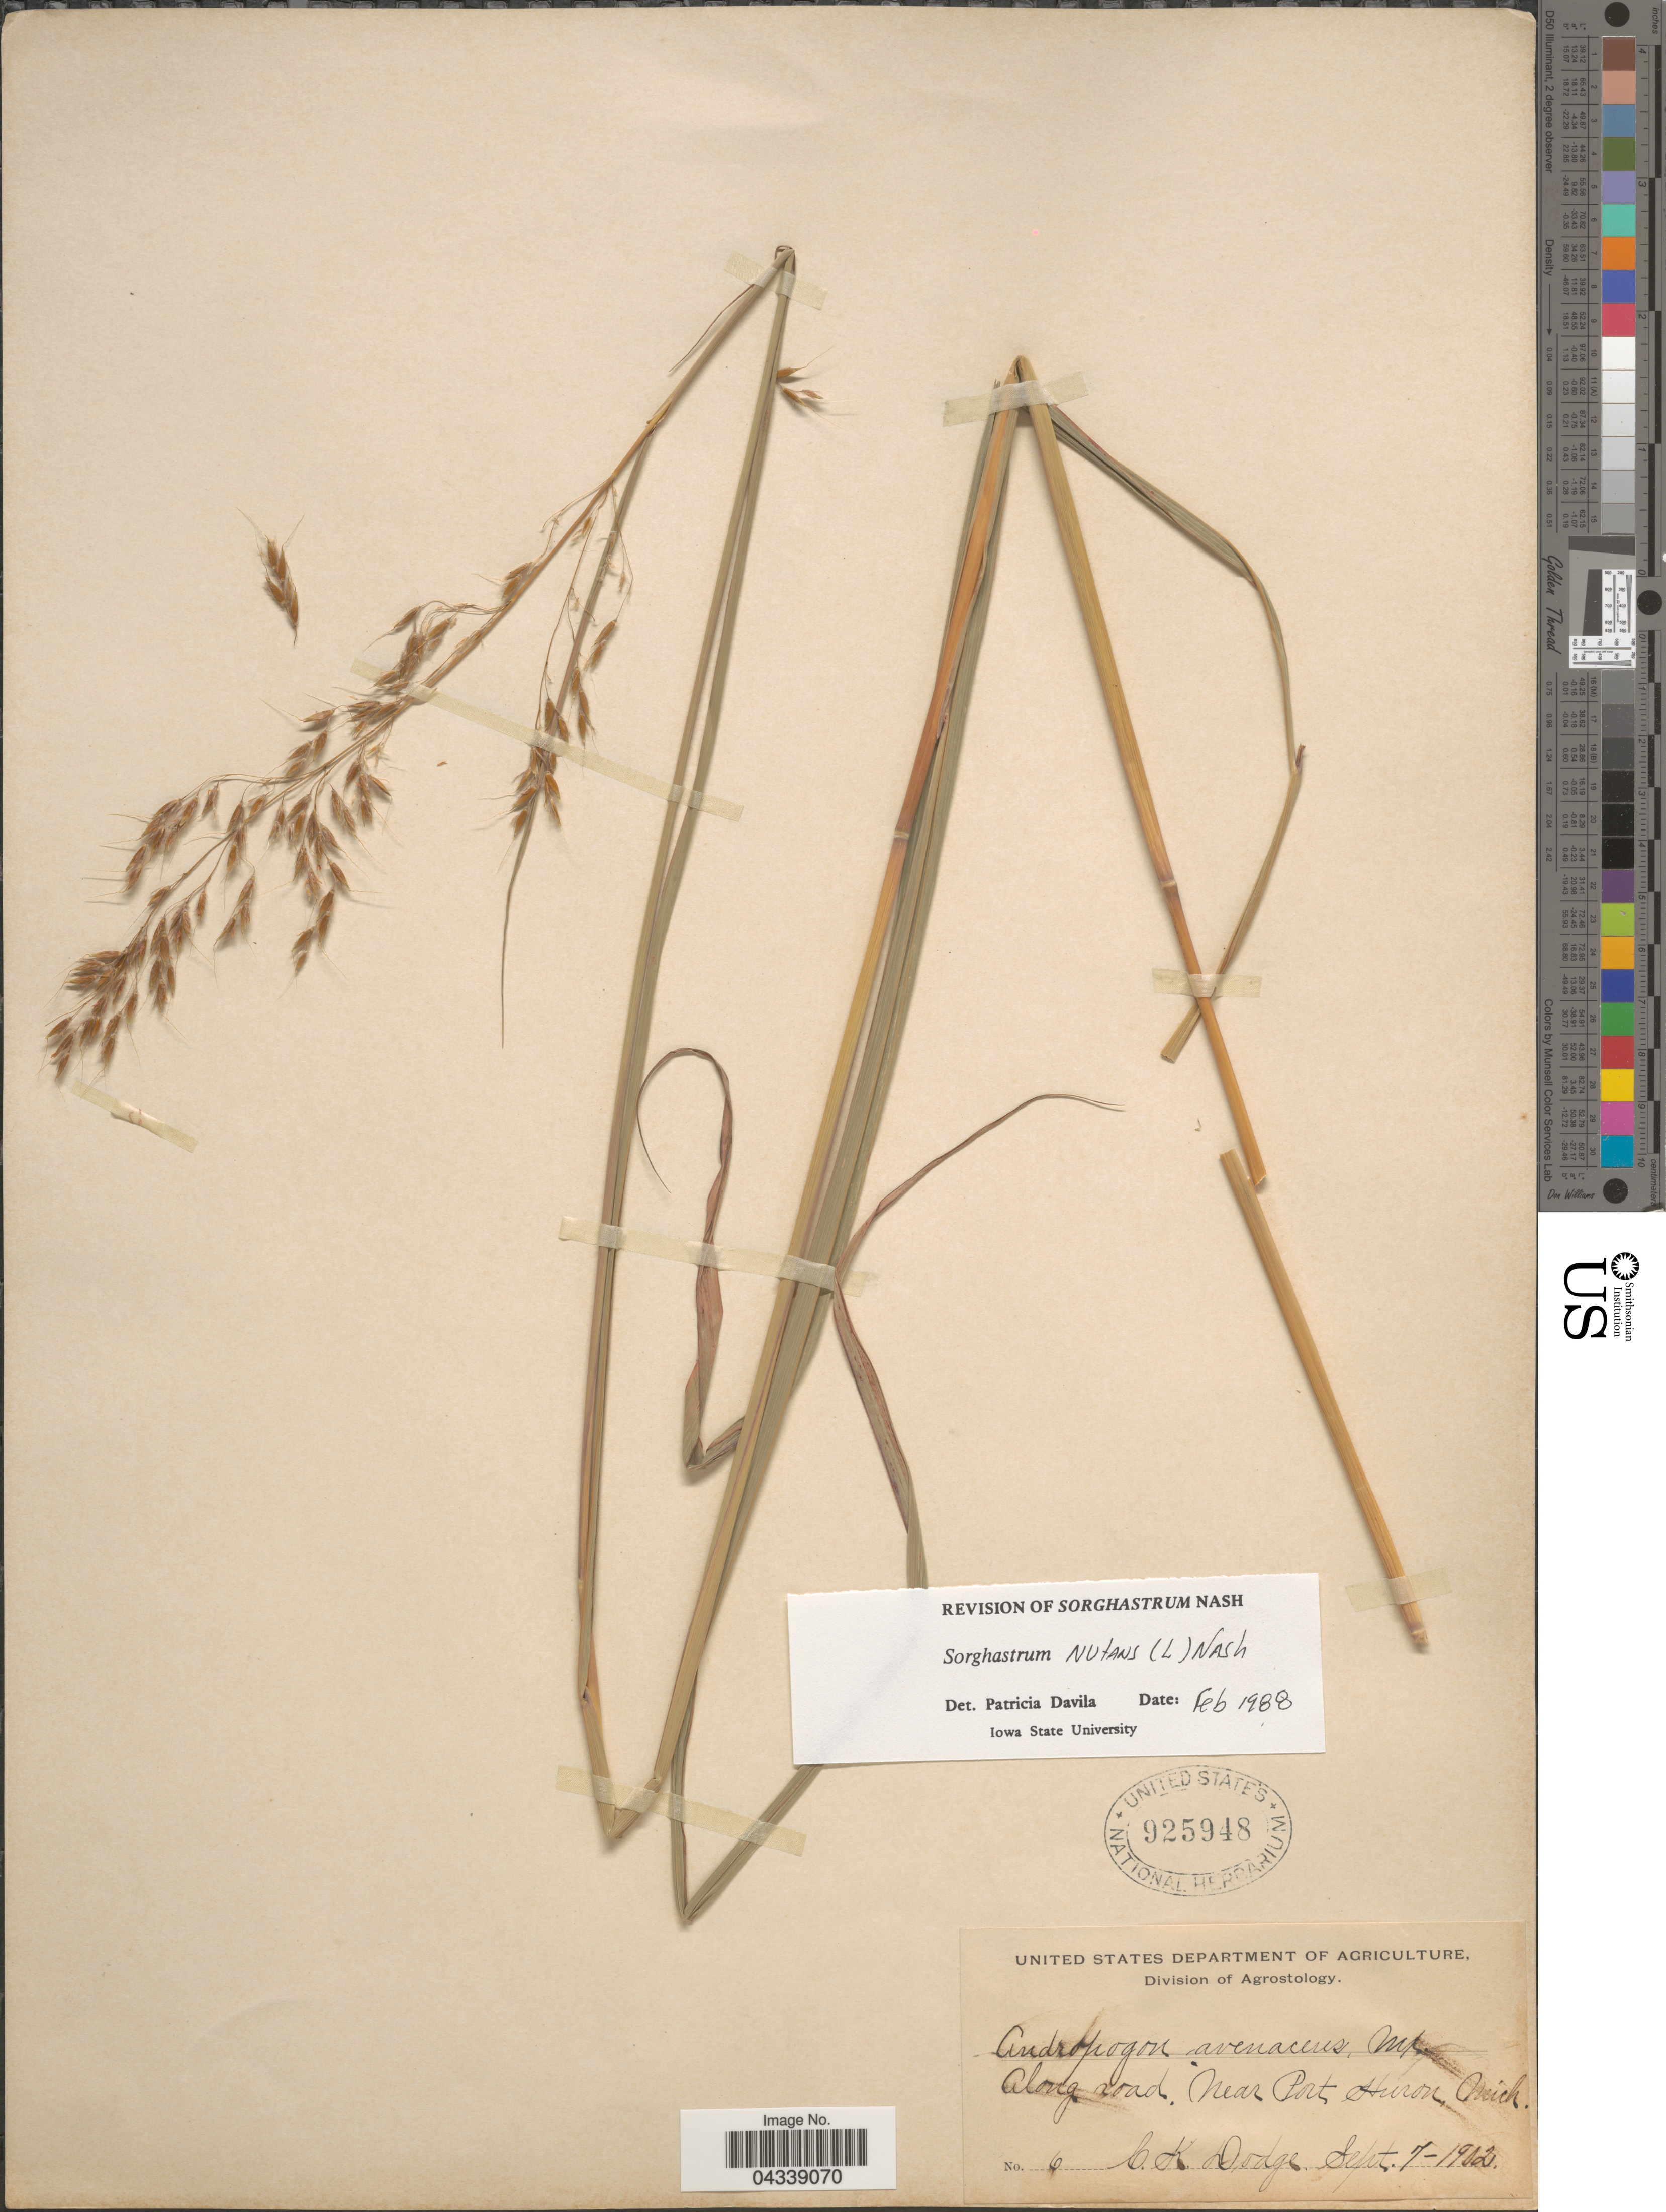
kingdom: Plantae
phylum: Tracheophyta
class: Liliopsida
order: Poales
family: Poaceae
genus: Sorghastrum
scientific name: Sorghastrum nutans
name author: (L.) Nash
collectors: C. Dodge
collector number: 6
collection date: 1902-09-07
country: United States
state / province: Michigan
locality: Along road. Near Port Huron.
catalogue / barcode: US 925948